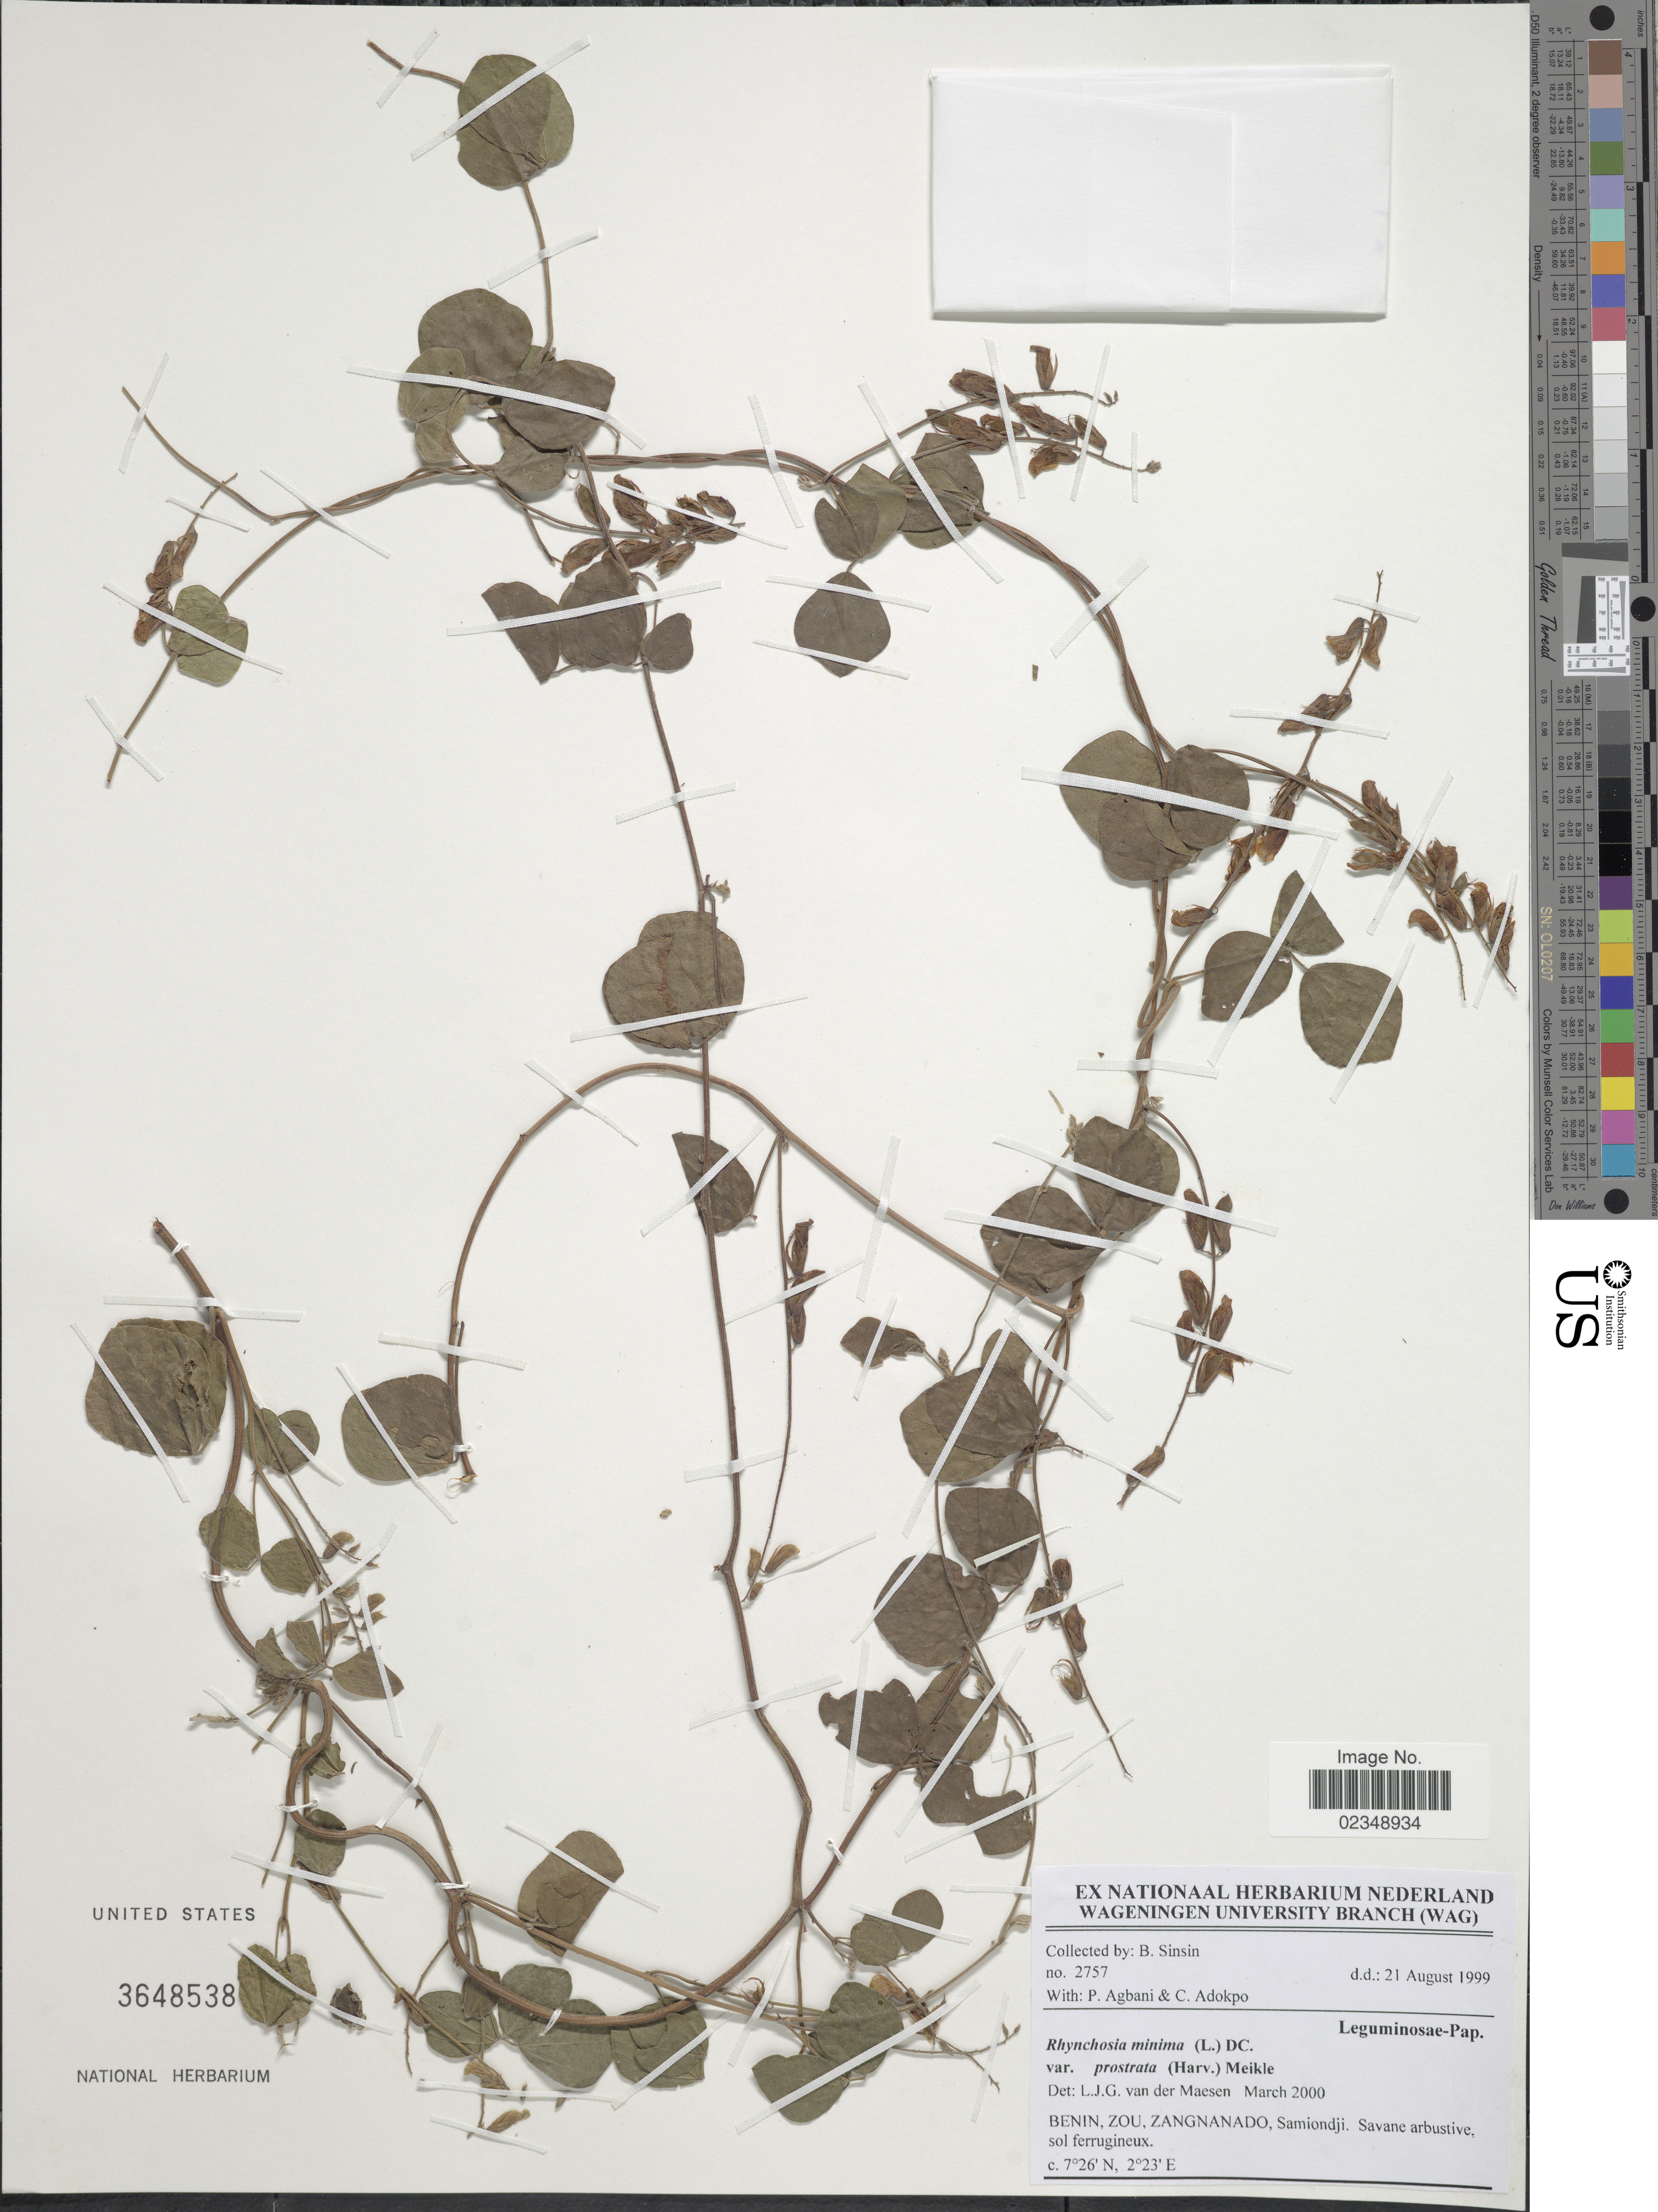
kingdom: Plantae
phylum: Tracheophyta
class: Magnoliopsida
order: Fabales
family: Fabaceae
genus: Rhynchosia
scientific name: Rhynchosia minima var. prostrata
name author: (L.) DC.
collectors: B. Sinsin, P. Agbani & C. Adokpo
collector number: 2757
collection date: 1999-08-21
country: Benin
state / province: Zou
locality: Benin, Zou, Zangnanado, Samiondji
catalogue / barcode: US 3648538